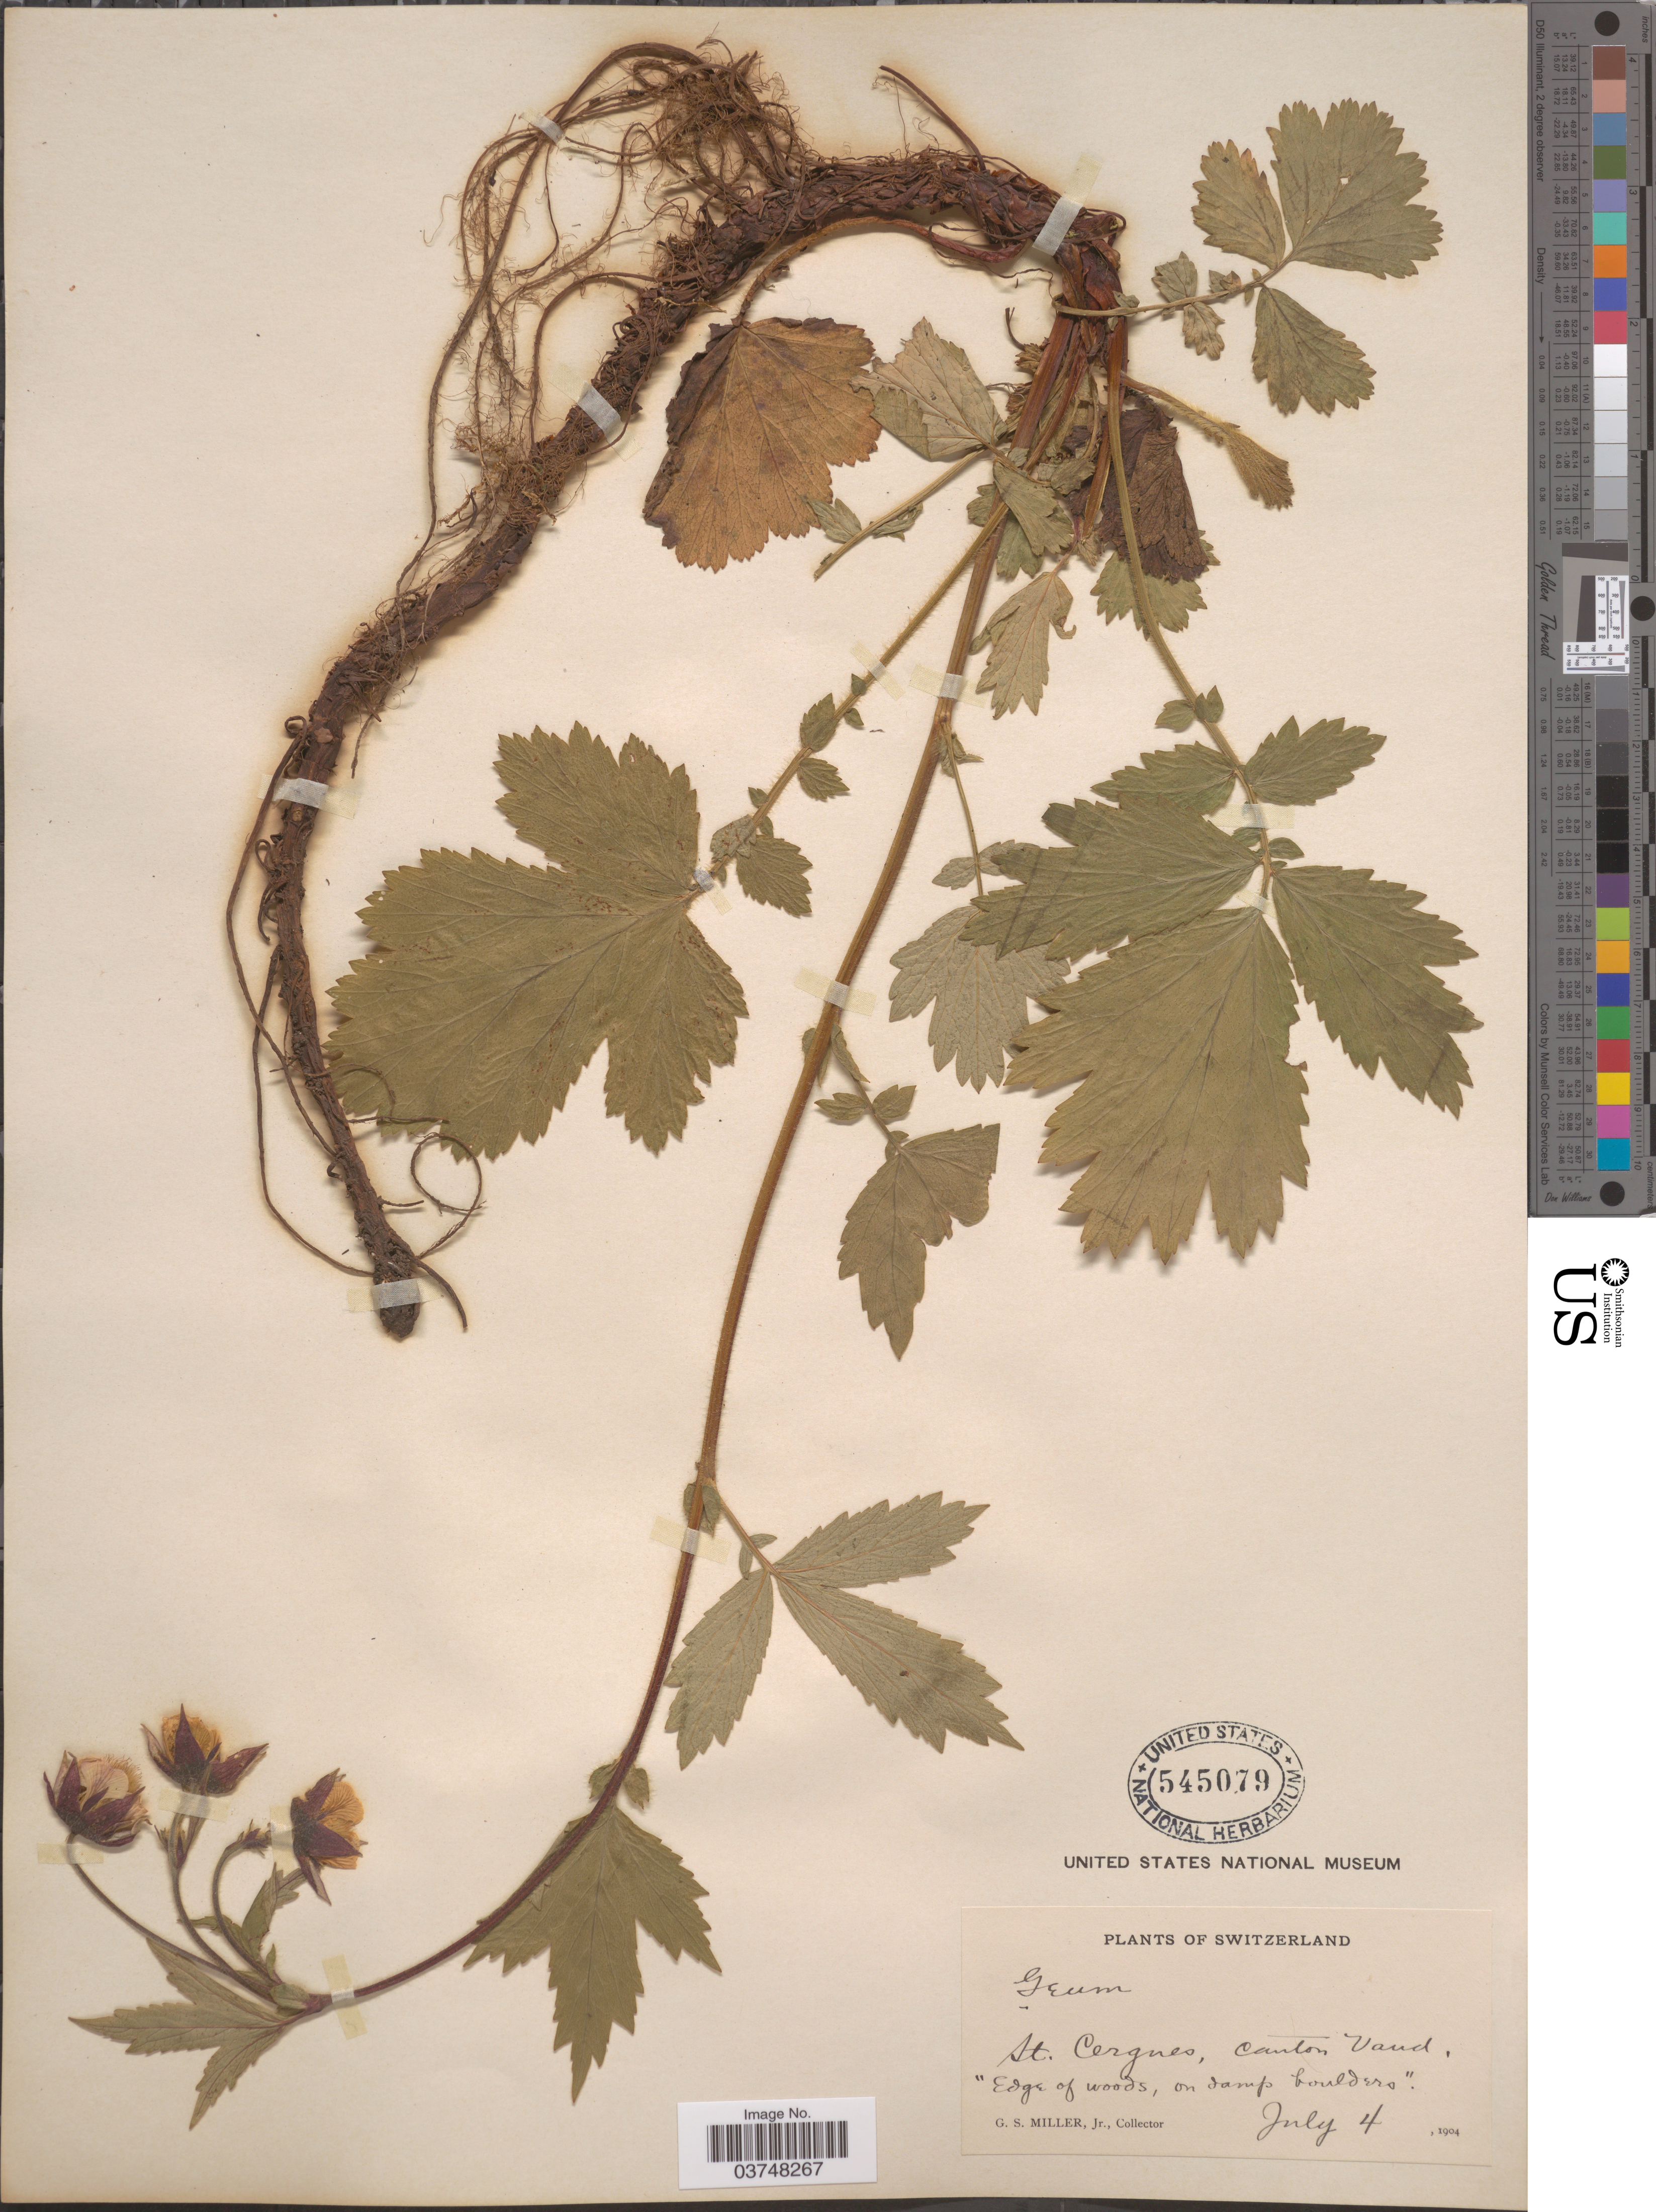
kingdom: Plantae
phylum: Tracheophyta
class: Magnoliopsida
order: Rosales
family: Rosaceae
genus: Geum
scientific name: Geum sp.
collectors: G. S. Miller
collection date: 1904-07-04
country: Switzerland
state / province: Vaud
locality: St. Cergnes, Canton Vaud.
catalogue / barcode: US 545079